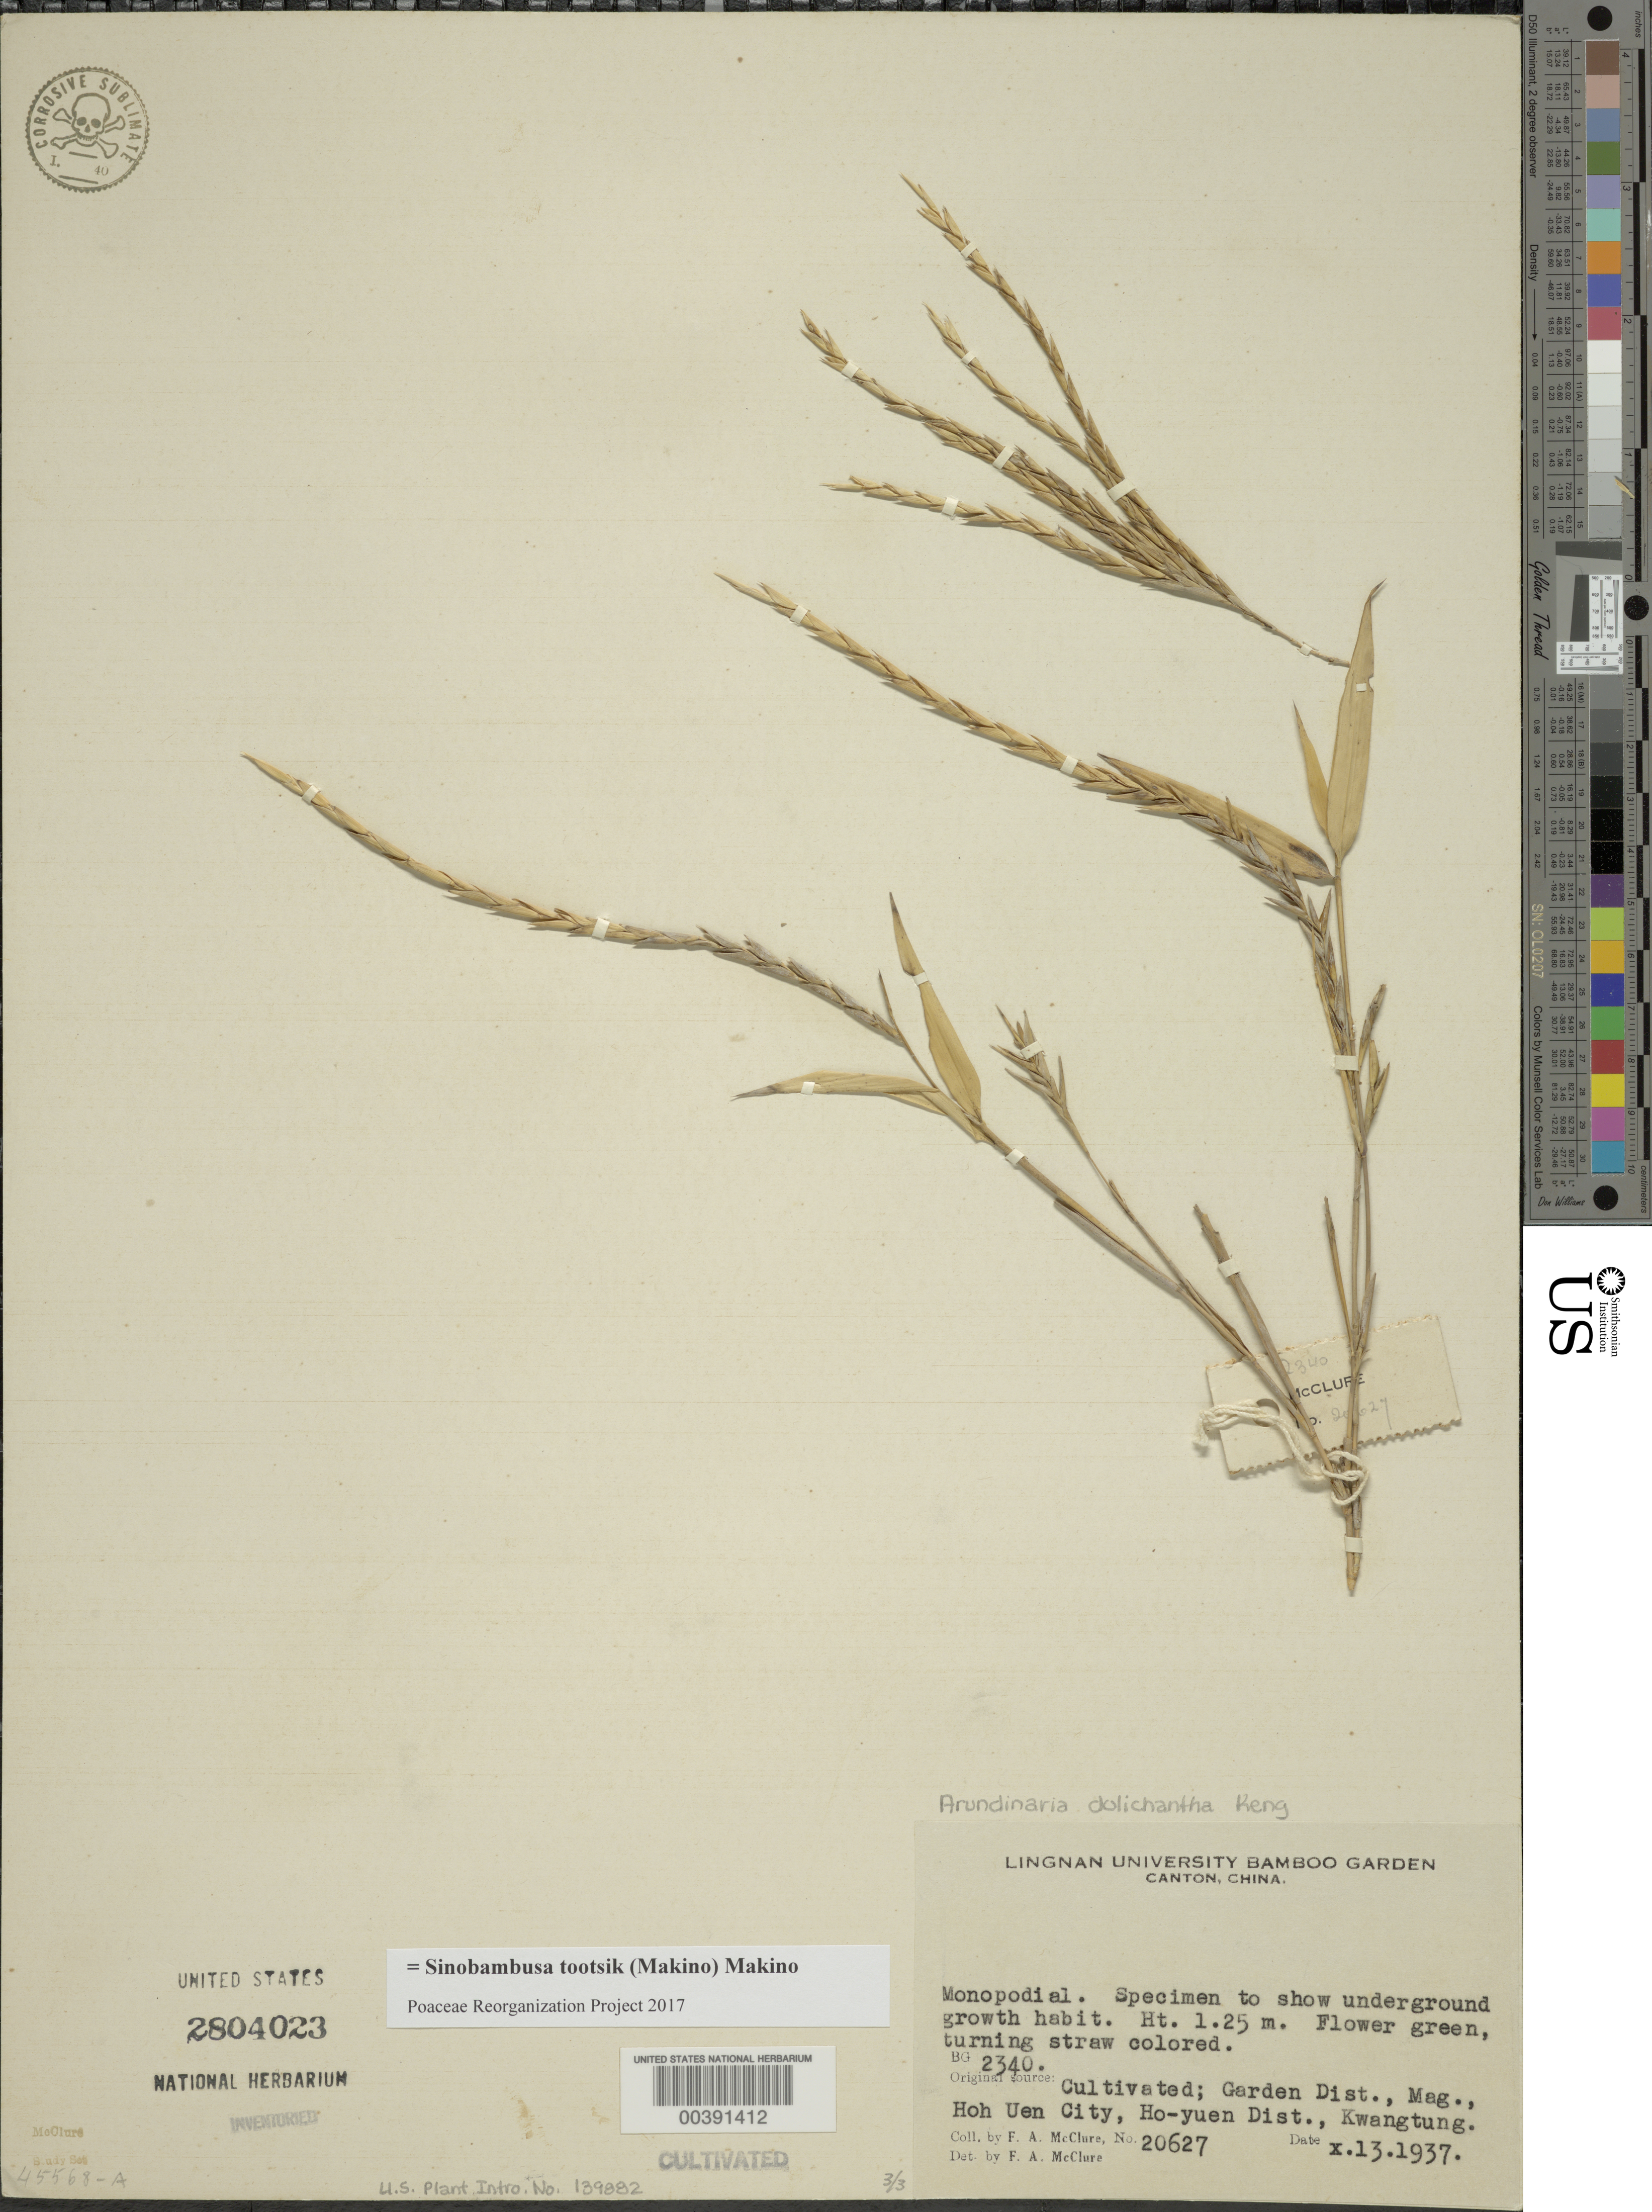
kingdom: Plantae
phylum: Tracheophyta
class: Liliopsida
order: Poales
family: Poaceae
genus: Sinobambusa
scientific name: Sinobambusa tootsik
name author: Makino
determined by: Poaceae Reorganization Project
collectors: F. A. McClure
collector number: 20627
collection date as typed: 13 Oct 1937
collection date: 1937-10-13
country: China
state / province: Guangdong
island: Honam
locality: Lingnan univ. bg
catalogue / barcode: US 2804023